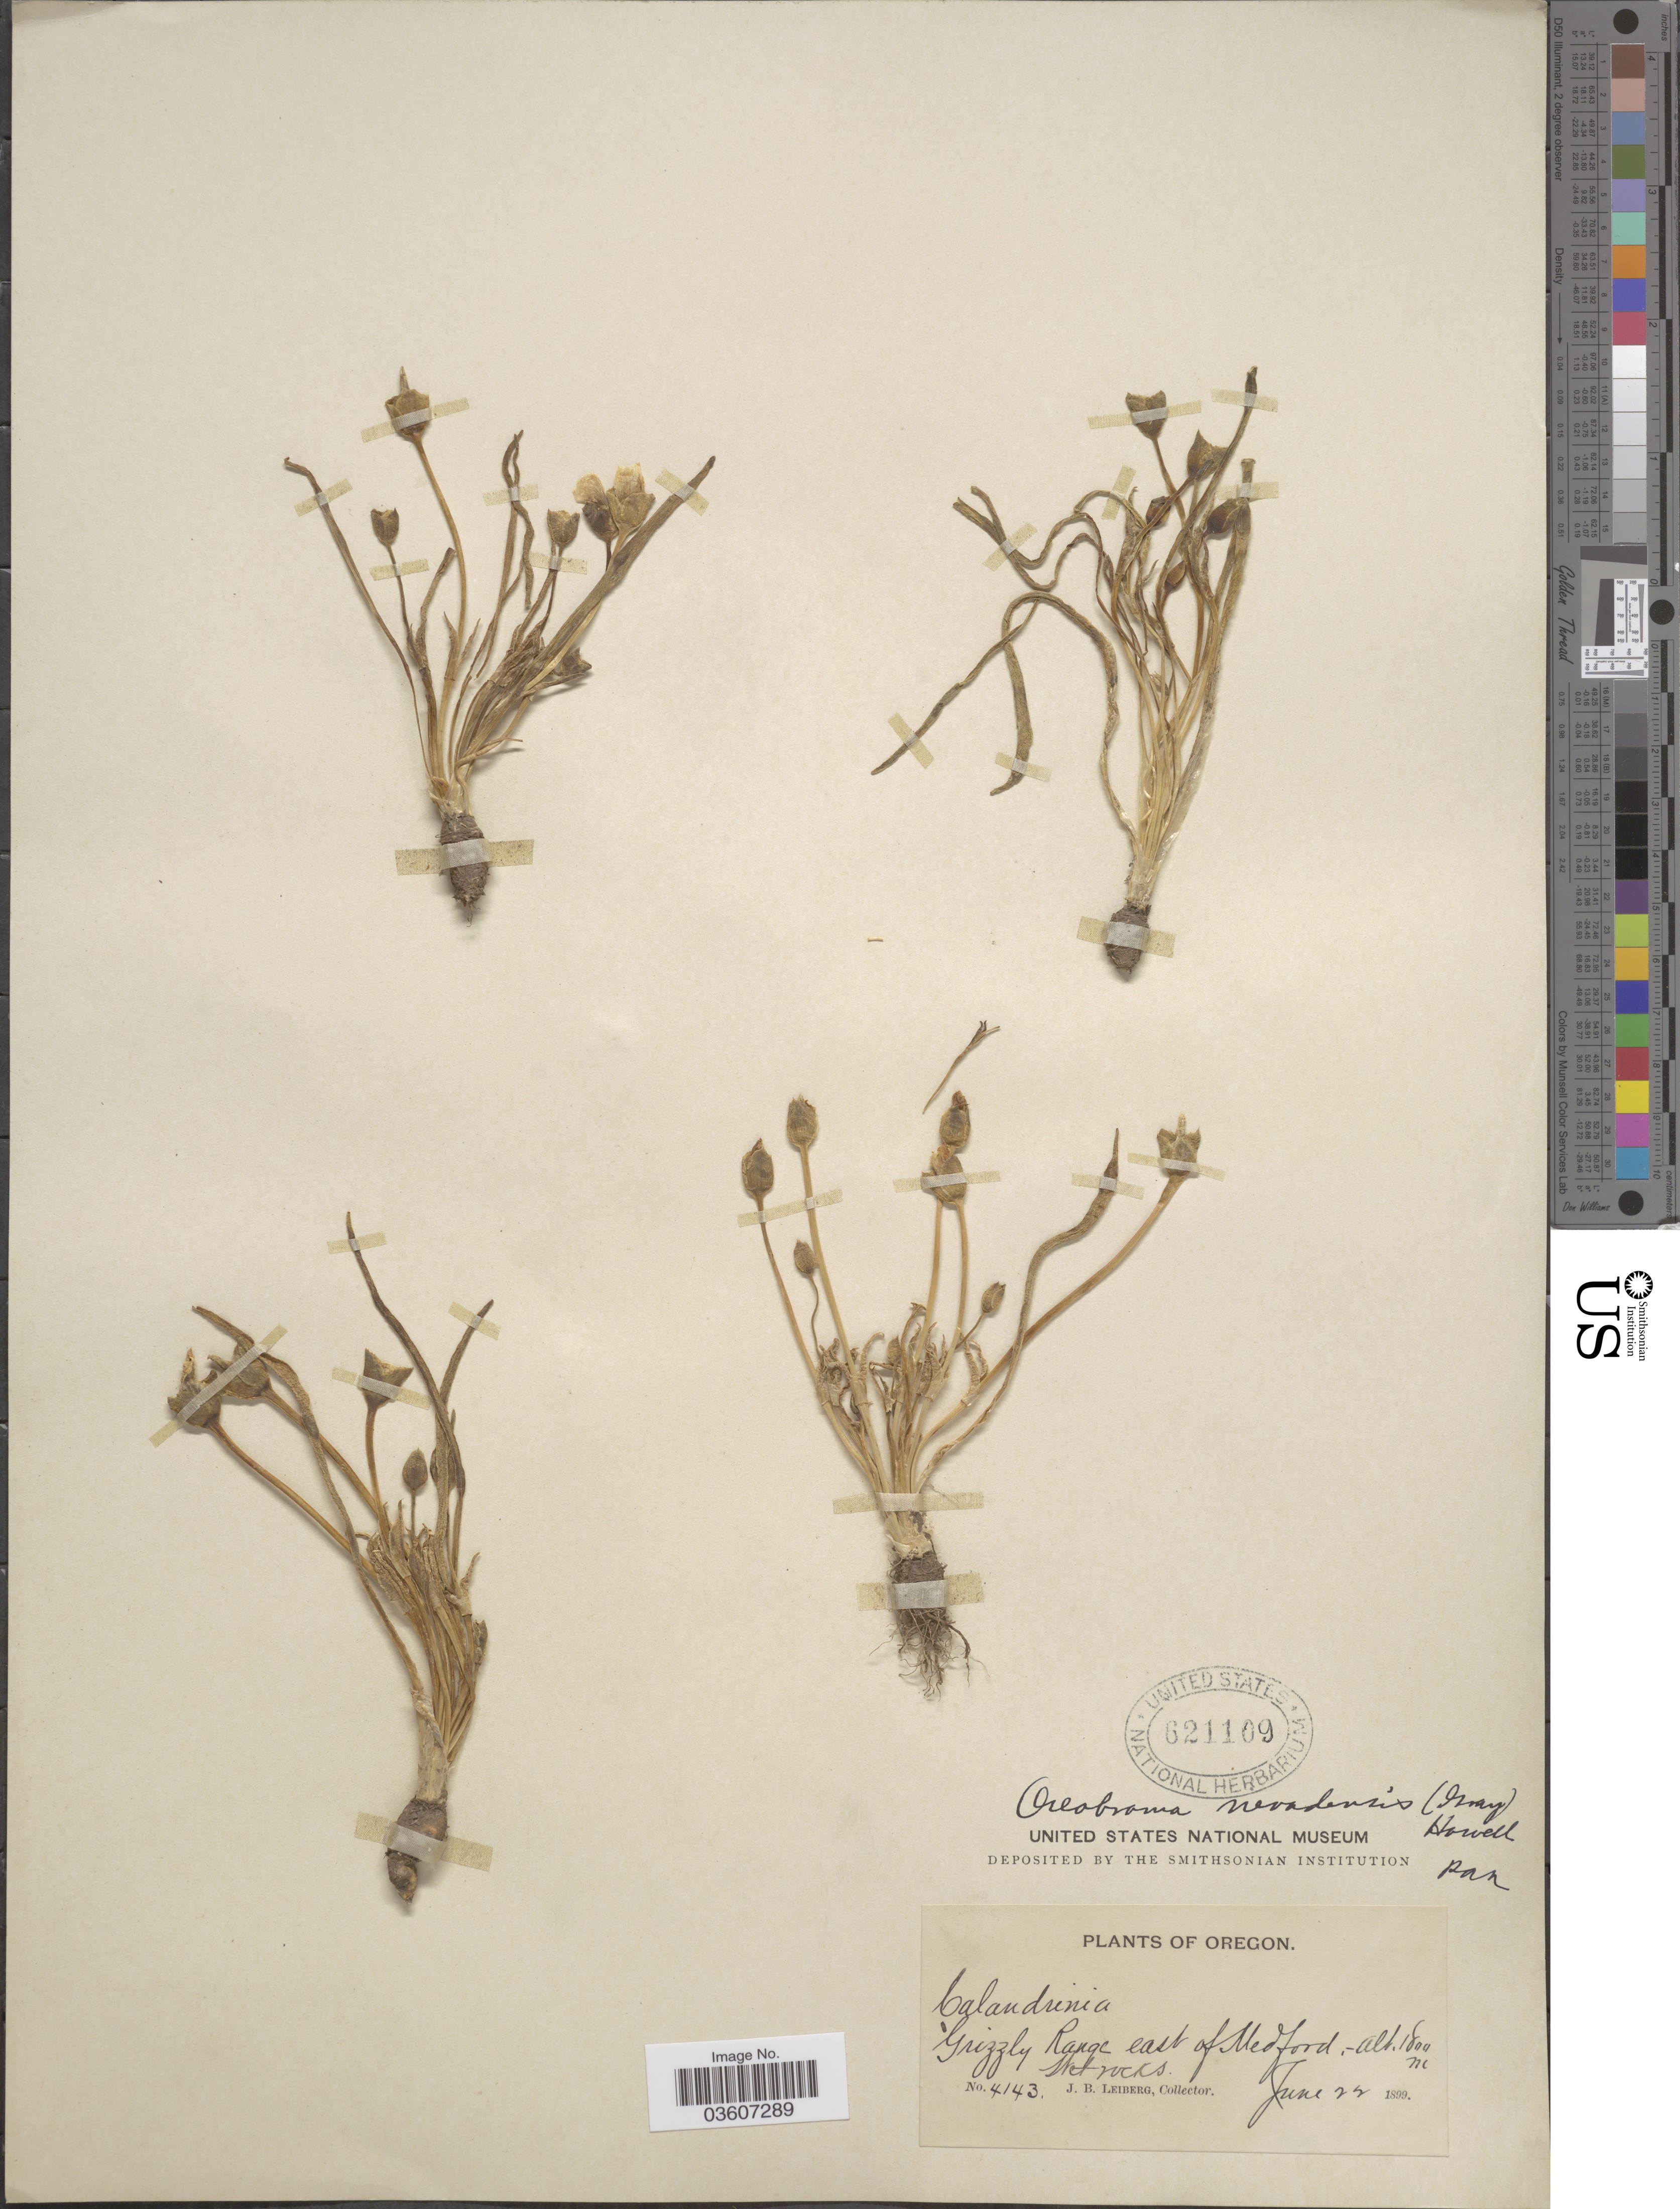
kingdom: Plantae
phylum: Tracheophyta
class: Magnoliopsida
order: Caryophyllales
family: Montiaceae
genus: Lewisia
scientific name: Lewisia nevadensis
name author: (A. Gray) B.L. Rob.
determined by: Strong, Mark T., (BOT), Smithsonian Institution - National Museum of Natural History (UNITED STATES)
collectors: J. B. Leiberg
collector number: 4143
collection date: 1899-06-22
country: United States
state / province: Oregon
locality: Grizzly Range east of Medford.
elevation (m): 1800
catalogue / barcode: US 621109